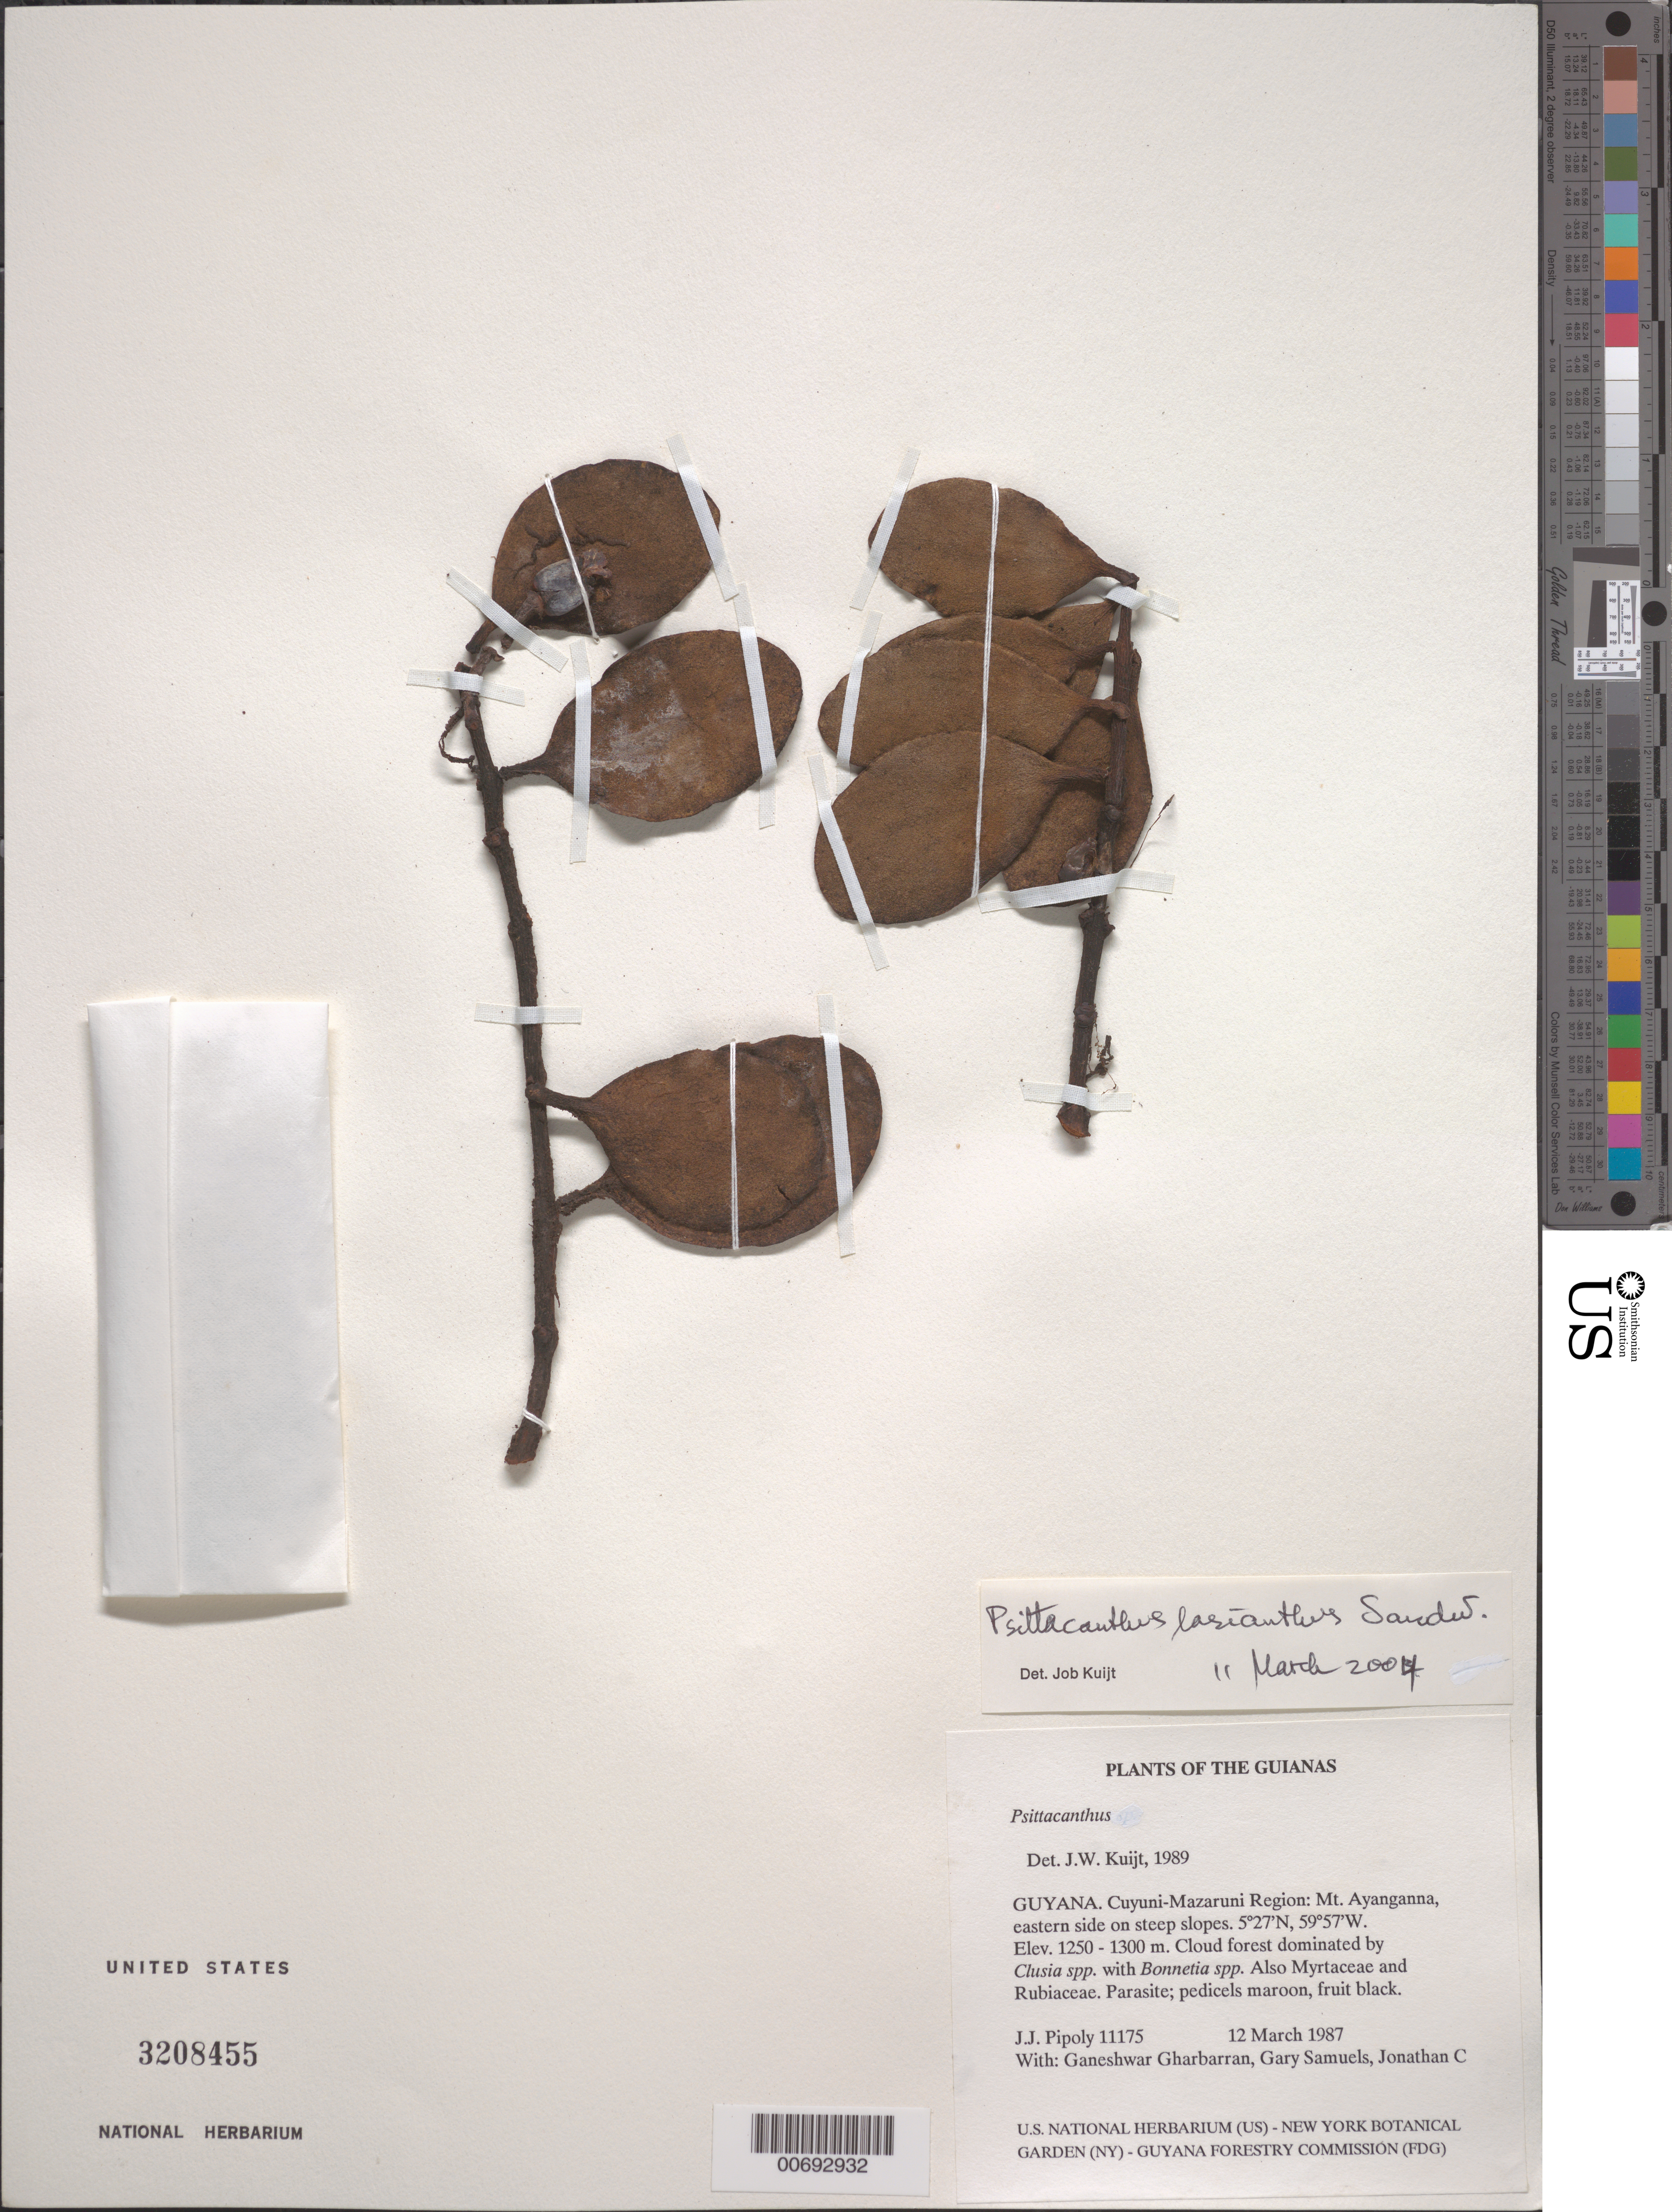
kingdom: Plantae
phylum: Tracheophyta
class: Magnoliopsida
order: Santalales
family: Loranthaceae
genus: Psittacanthus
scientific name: Psittacanthus leptanthus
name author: A.C. Sm.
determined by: Kuijt, Job, (CANADA)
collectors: J. J. Pipoly, G. Gharbarran, G. Samuels & J. Chin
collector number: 11175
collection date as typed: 12 March 1987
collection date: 1987-03-12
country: Guyana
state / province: Cuyuni-Mazaruni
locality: Mt. Ayanganna, eastern side on steep slopes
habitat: Cloud forest dominants Clusia spp. with Bonnetia spp. Also Myrtaceae and Rubiaceae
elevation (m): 1250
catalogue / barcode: US 3208455